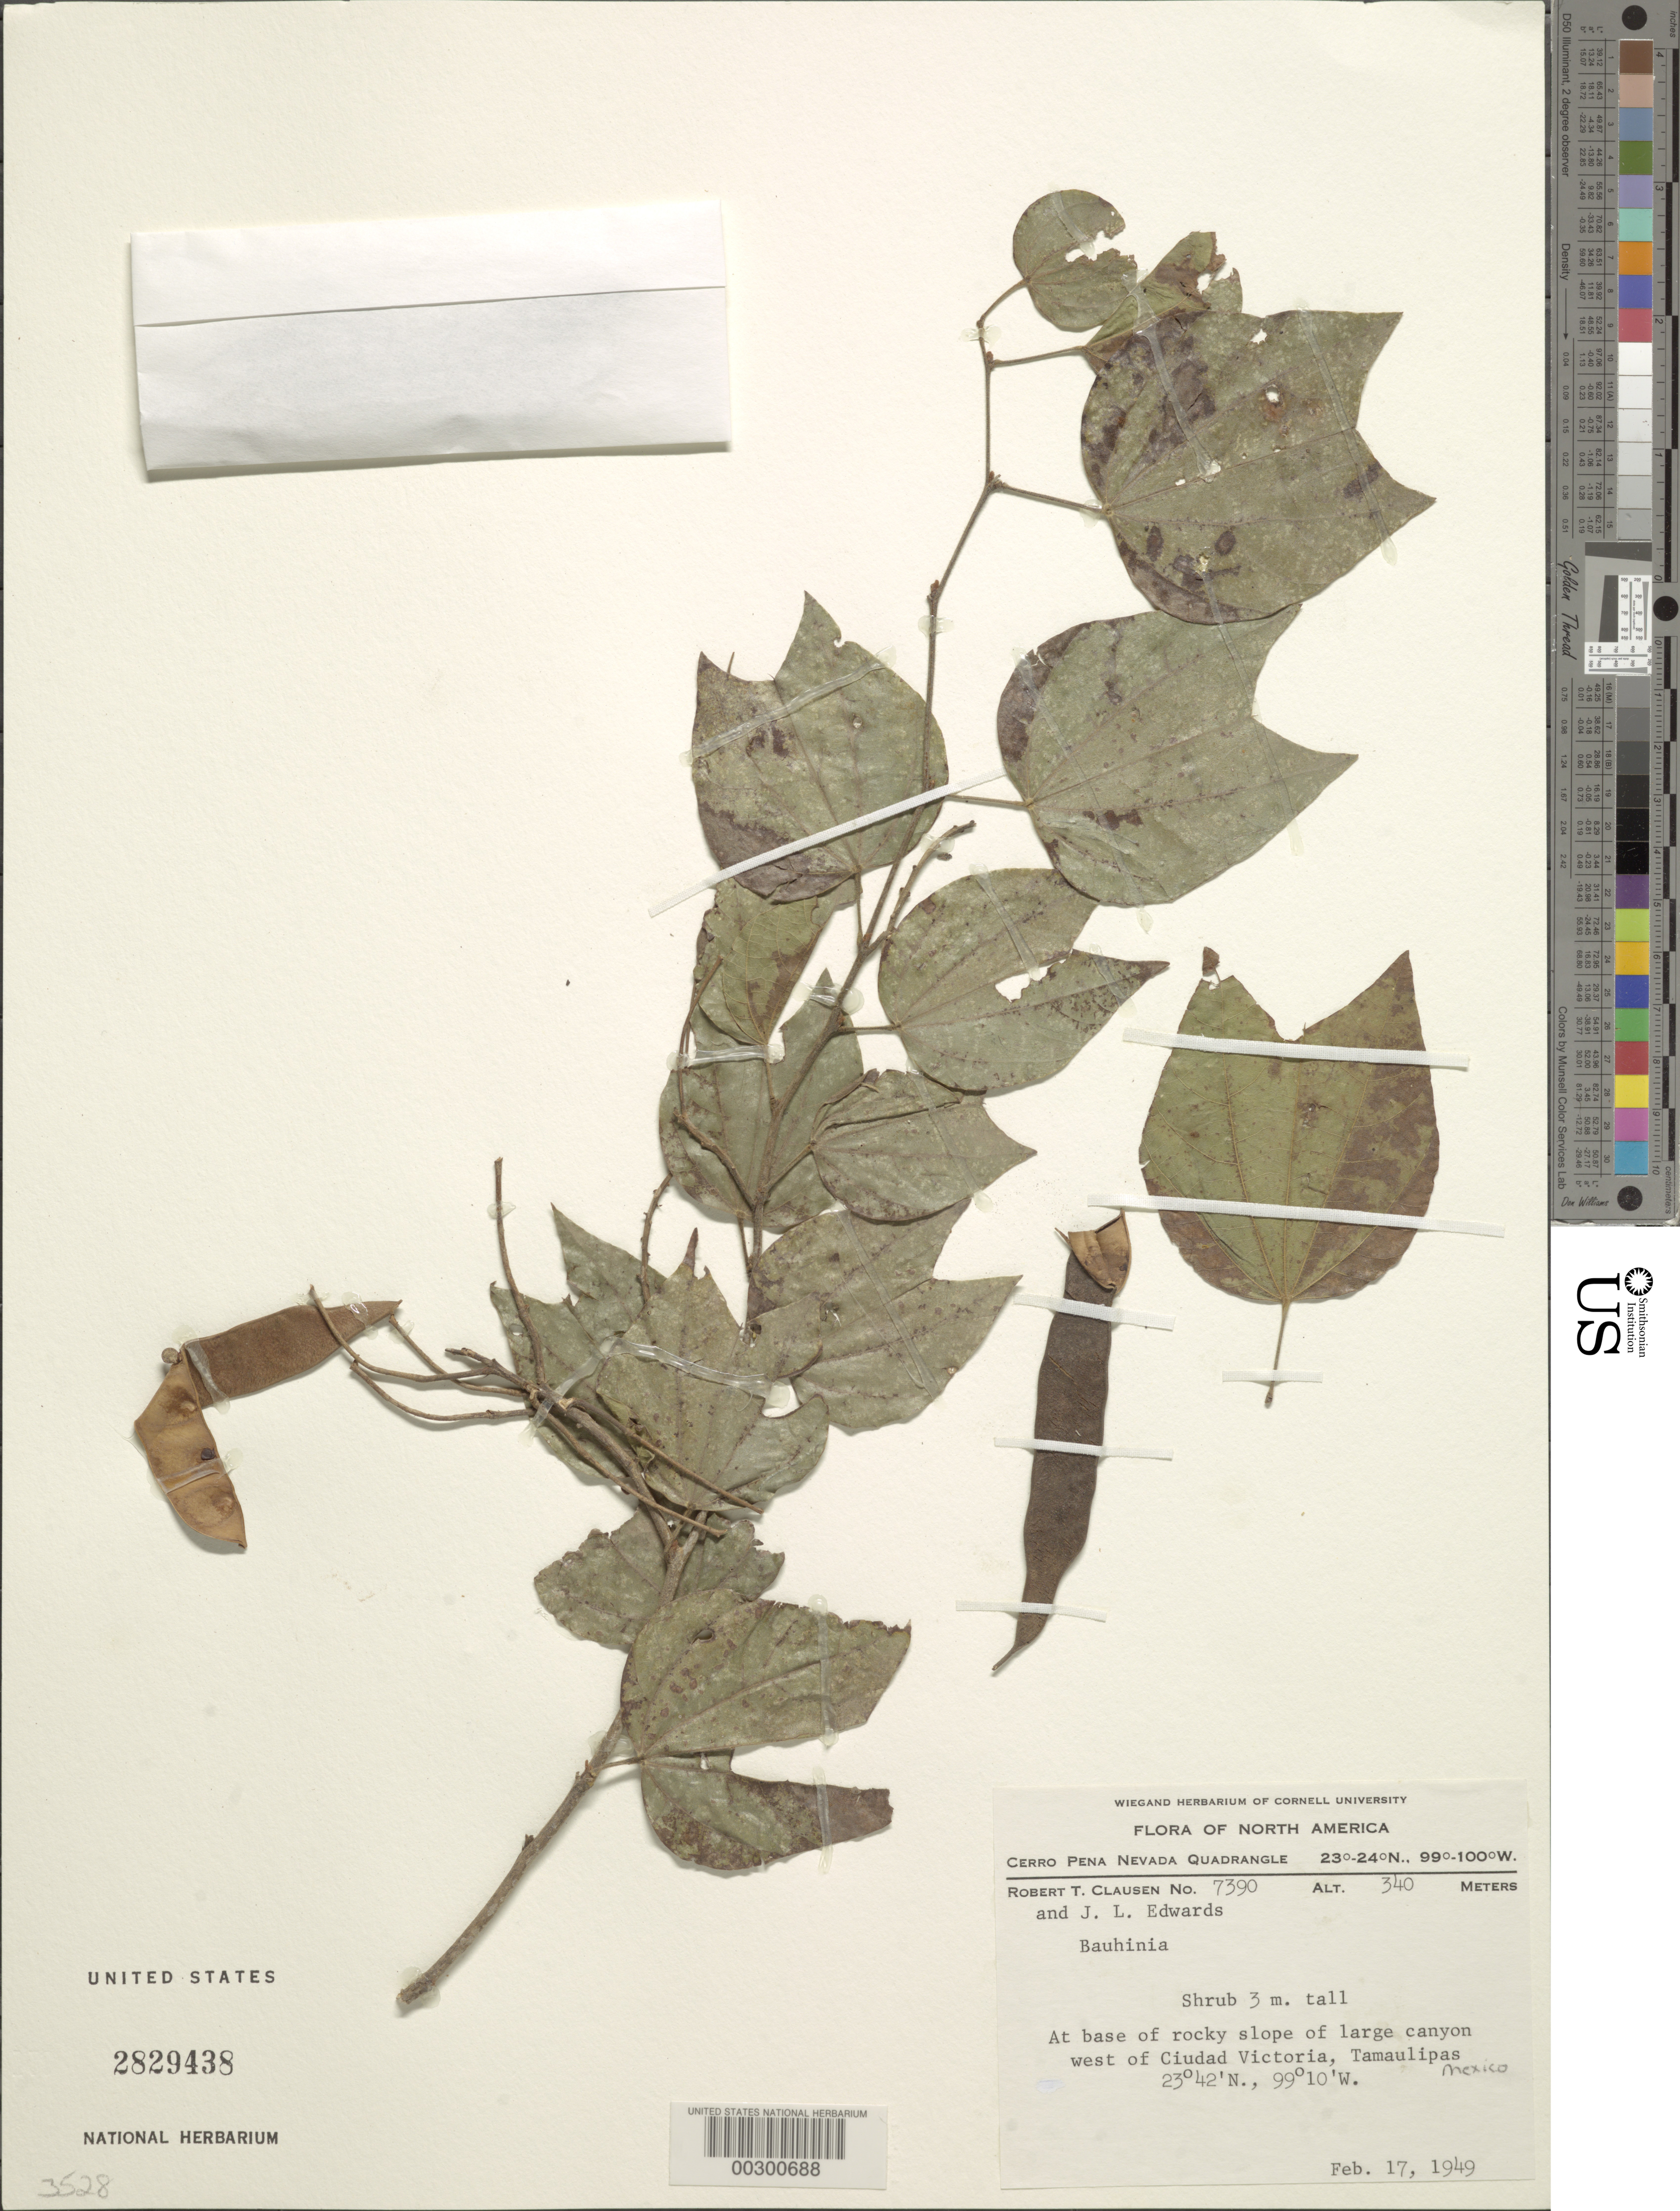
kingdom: Plantae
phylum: Tracheophyta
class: Magnoliopsida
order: Fabales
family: Fabaceae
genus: Bauhinia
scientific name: Bauhinia sp.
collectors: R. T. Clausen & J. Edwards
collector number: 7390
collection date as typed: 17 Feb 1949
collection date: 1949-02-17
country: Mexico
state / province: Tamaulipas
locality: W of ciudad Victoria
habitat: At base of rocky slope of large canyon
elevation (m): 340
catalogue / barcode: US 2829438